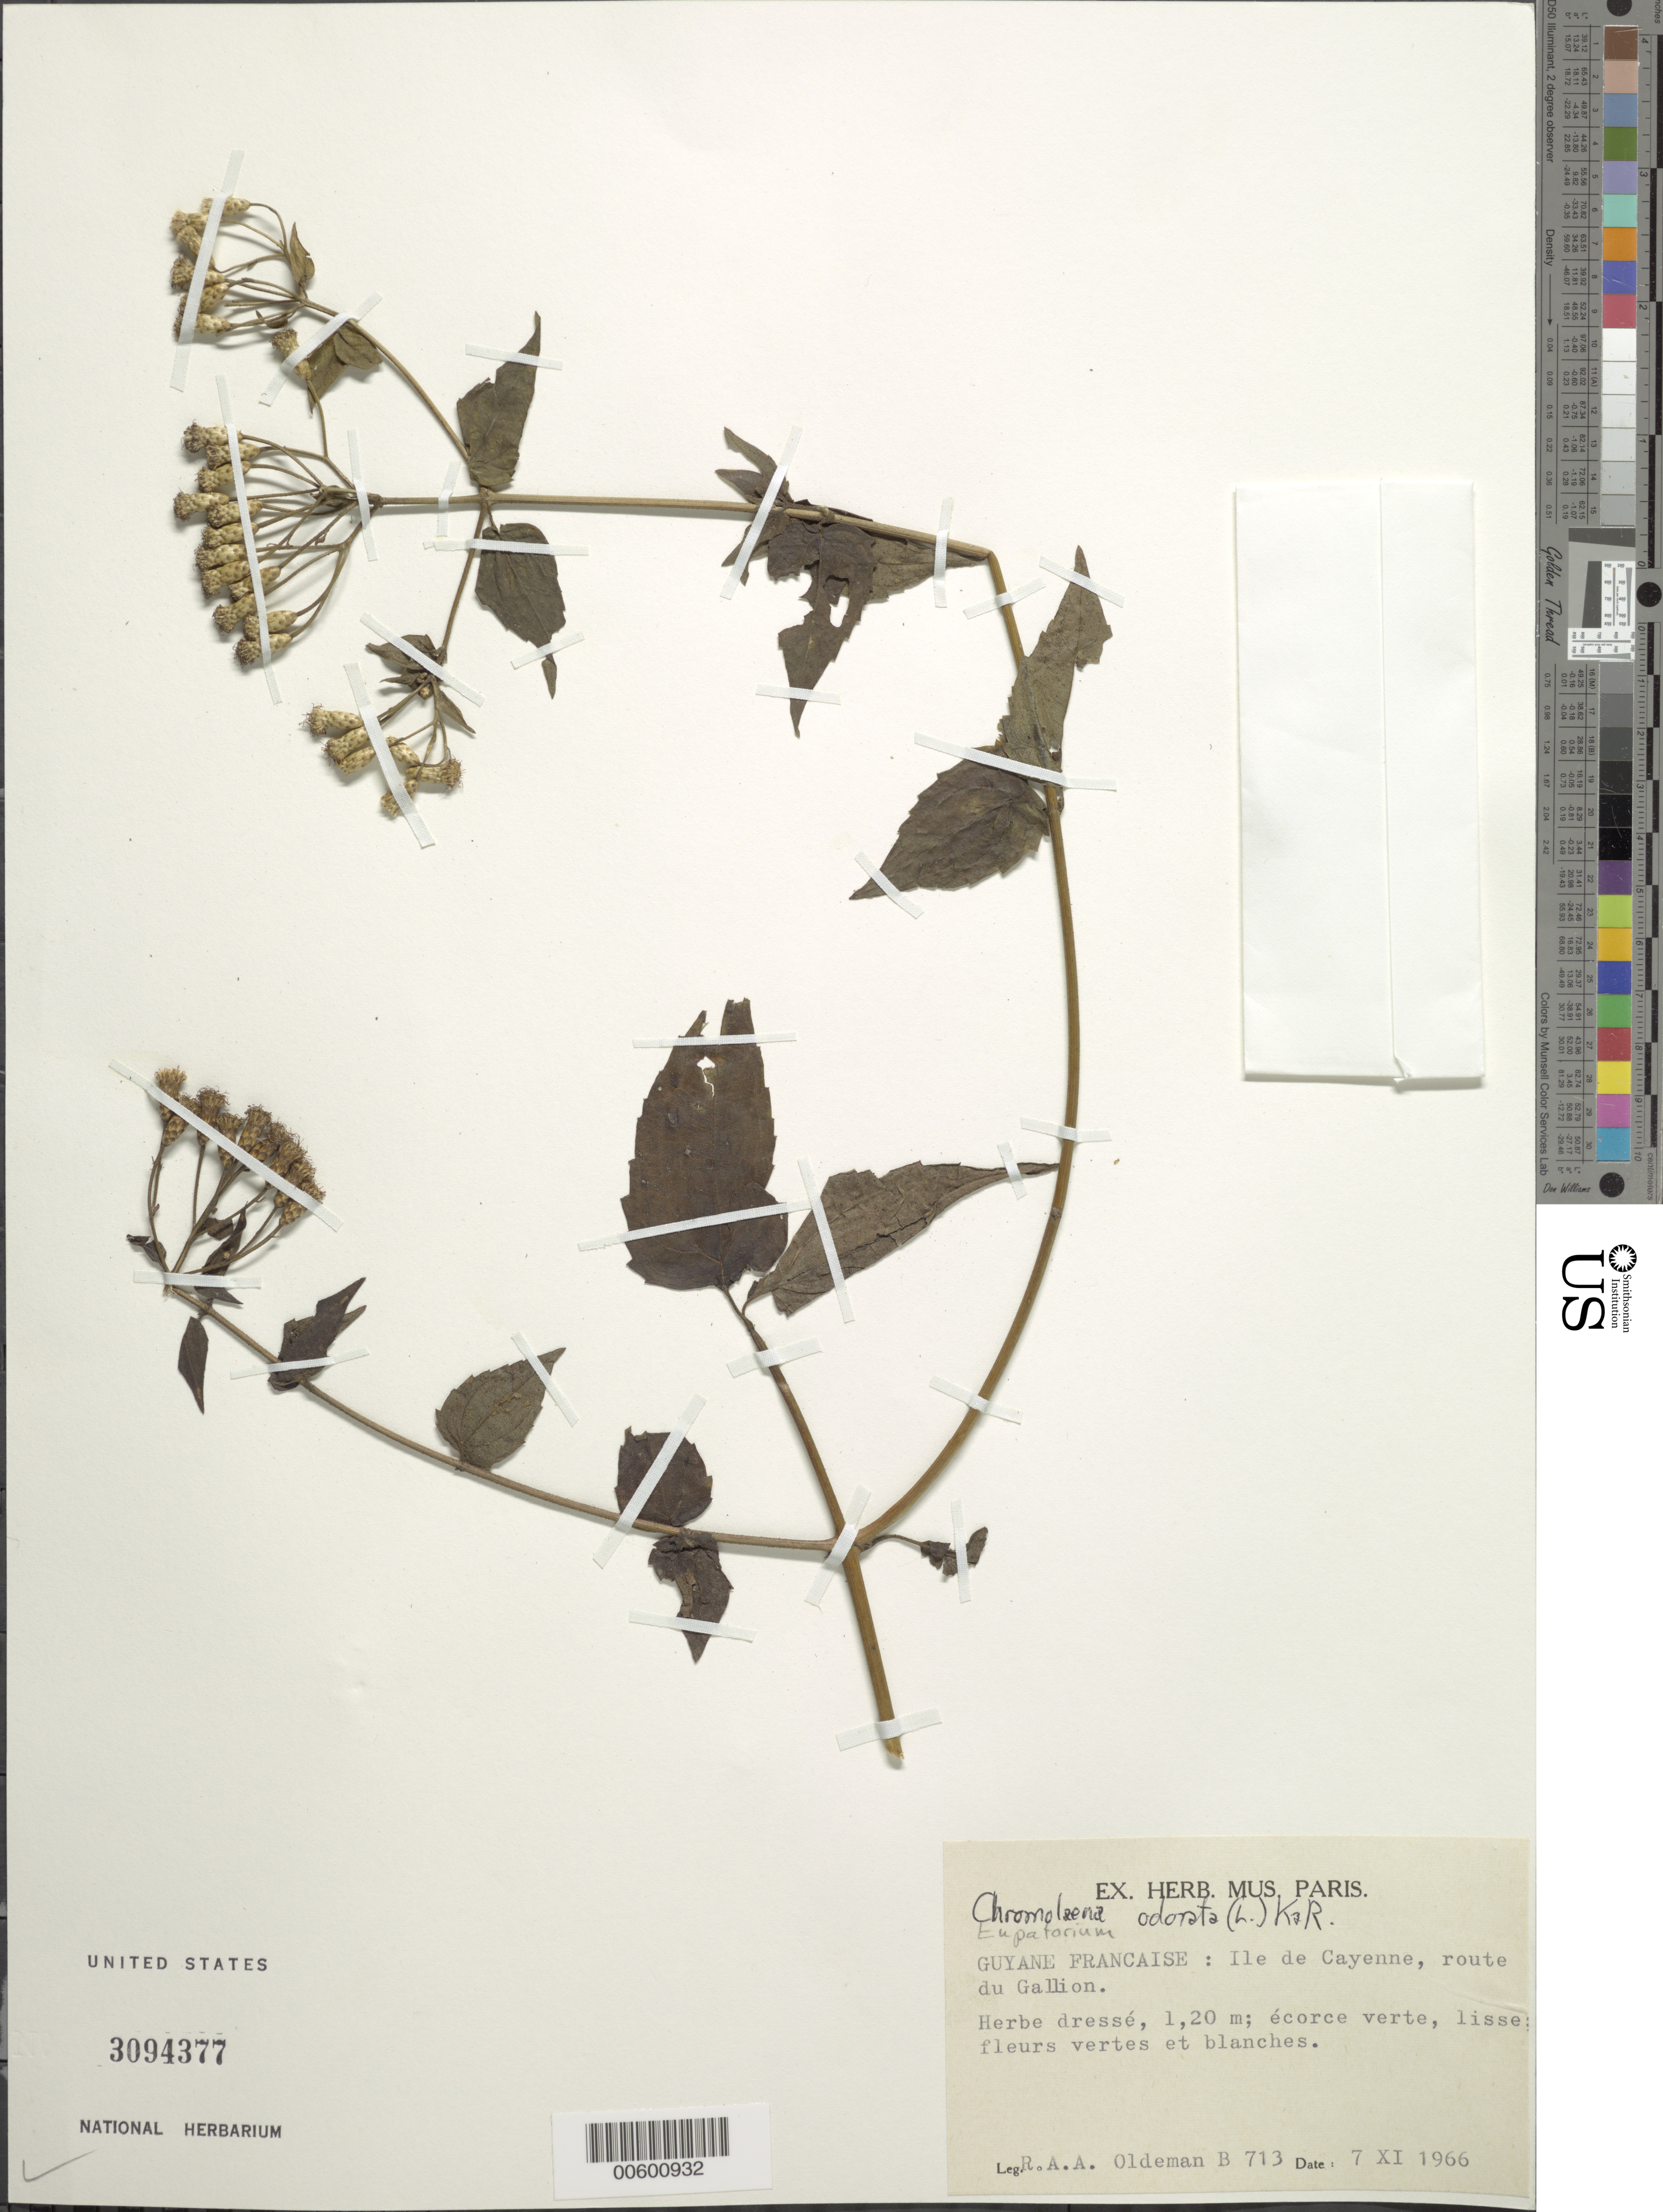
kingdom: Plantae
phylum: Tracheophyta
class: Magnoliopsida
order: Asterales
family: Asteraceae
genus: Chromolaena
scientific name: Chromolaena laevigata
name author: (Lam.) R.M. King & H. Rob.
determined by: Robinson, Harold E., (US)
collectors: R. Oldeman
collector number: B 713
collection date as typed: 7-Nov-66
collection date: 1966-11-07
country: French Guiana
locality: Ile de Cayenne, route du Gallion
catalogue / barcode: US 3094377